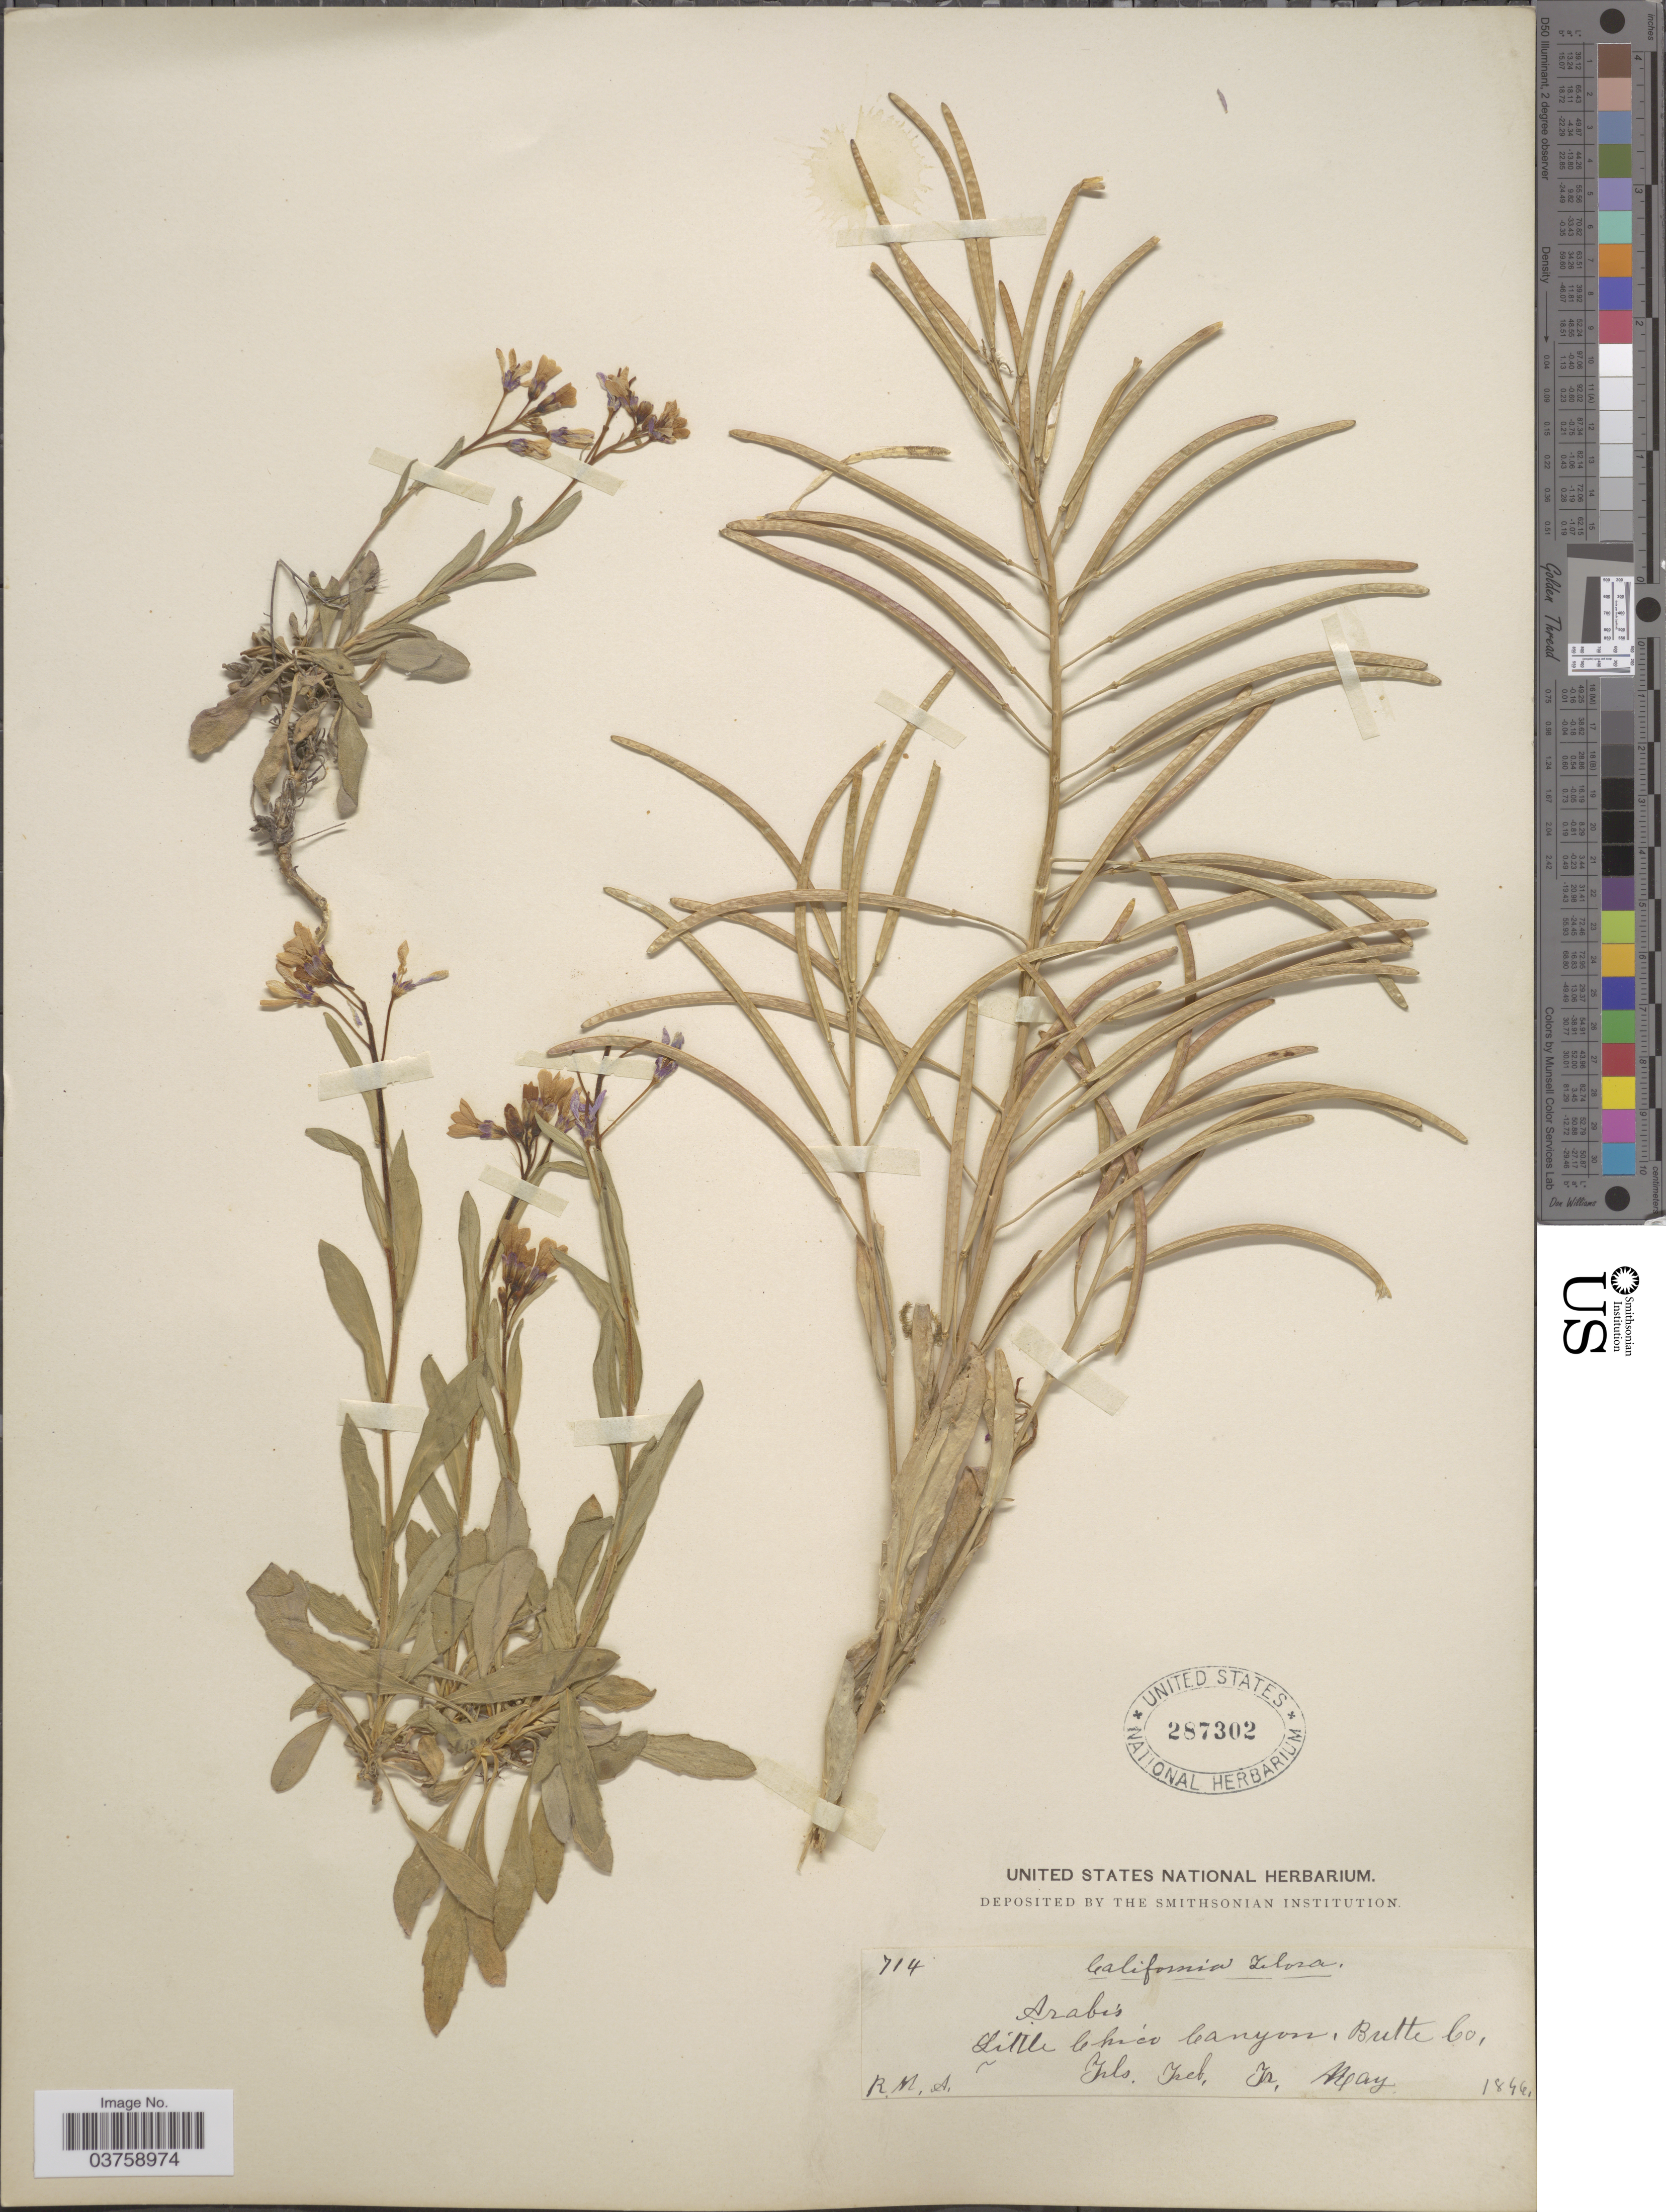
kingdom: Plantae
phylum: Tracheophyta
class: Magnoliopsida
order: Brassicales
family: Brassicaceae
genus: Arabis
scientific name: Arabis sparsiflora var. arcuata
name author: (Nutt.) Rollins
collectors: R. M. A.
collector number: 714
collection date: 1846-05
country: United States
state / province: California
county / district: Butte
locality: Little Chico Canyon, Butte Co.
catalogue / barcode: US 287302